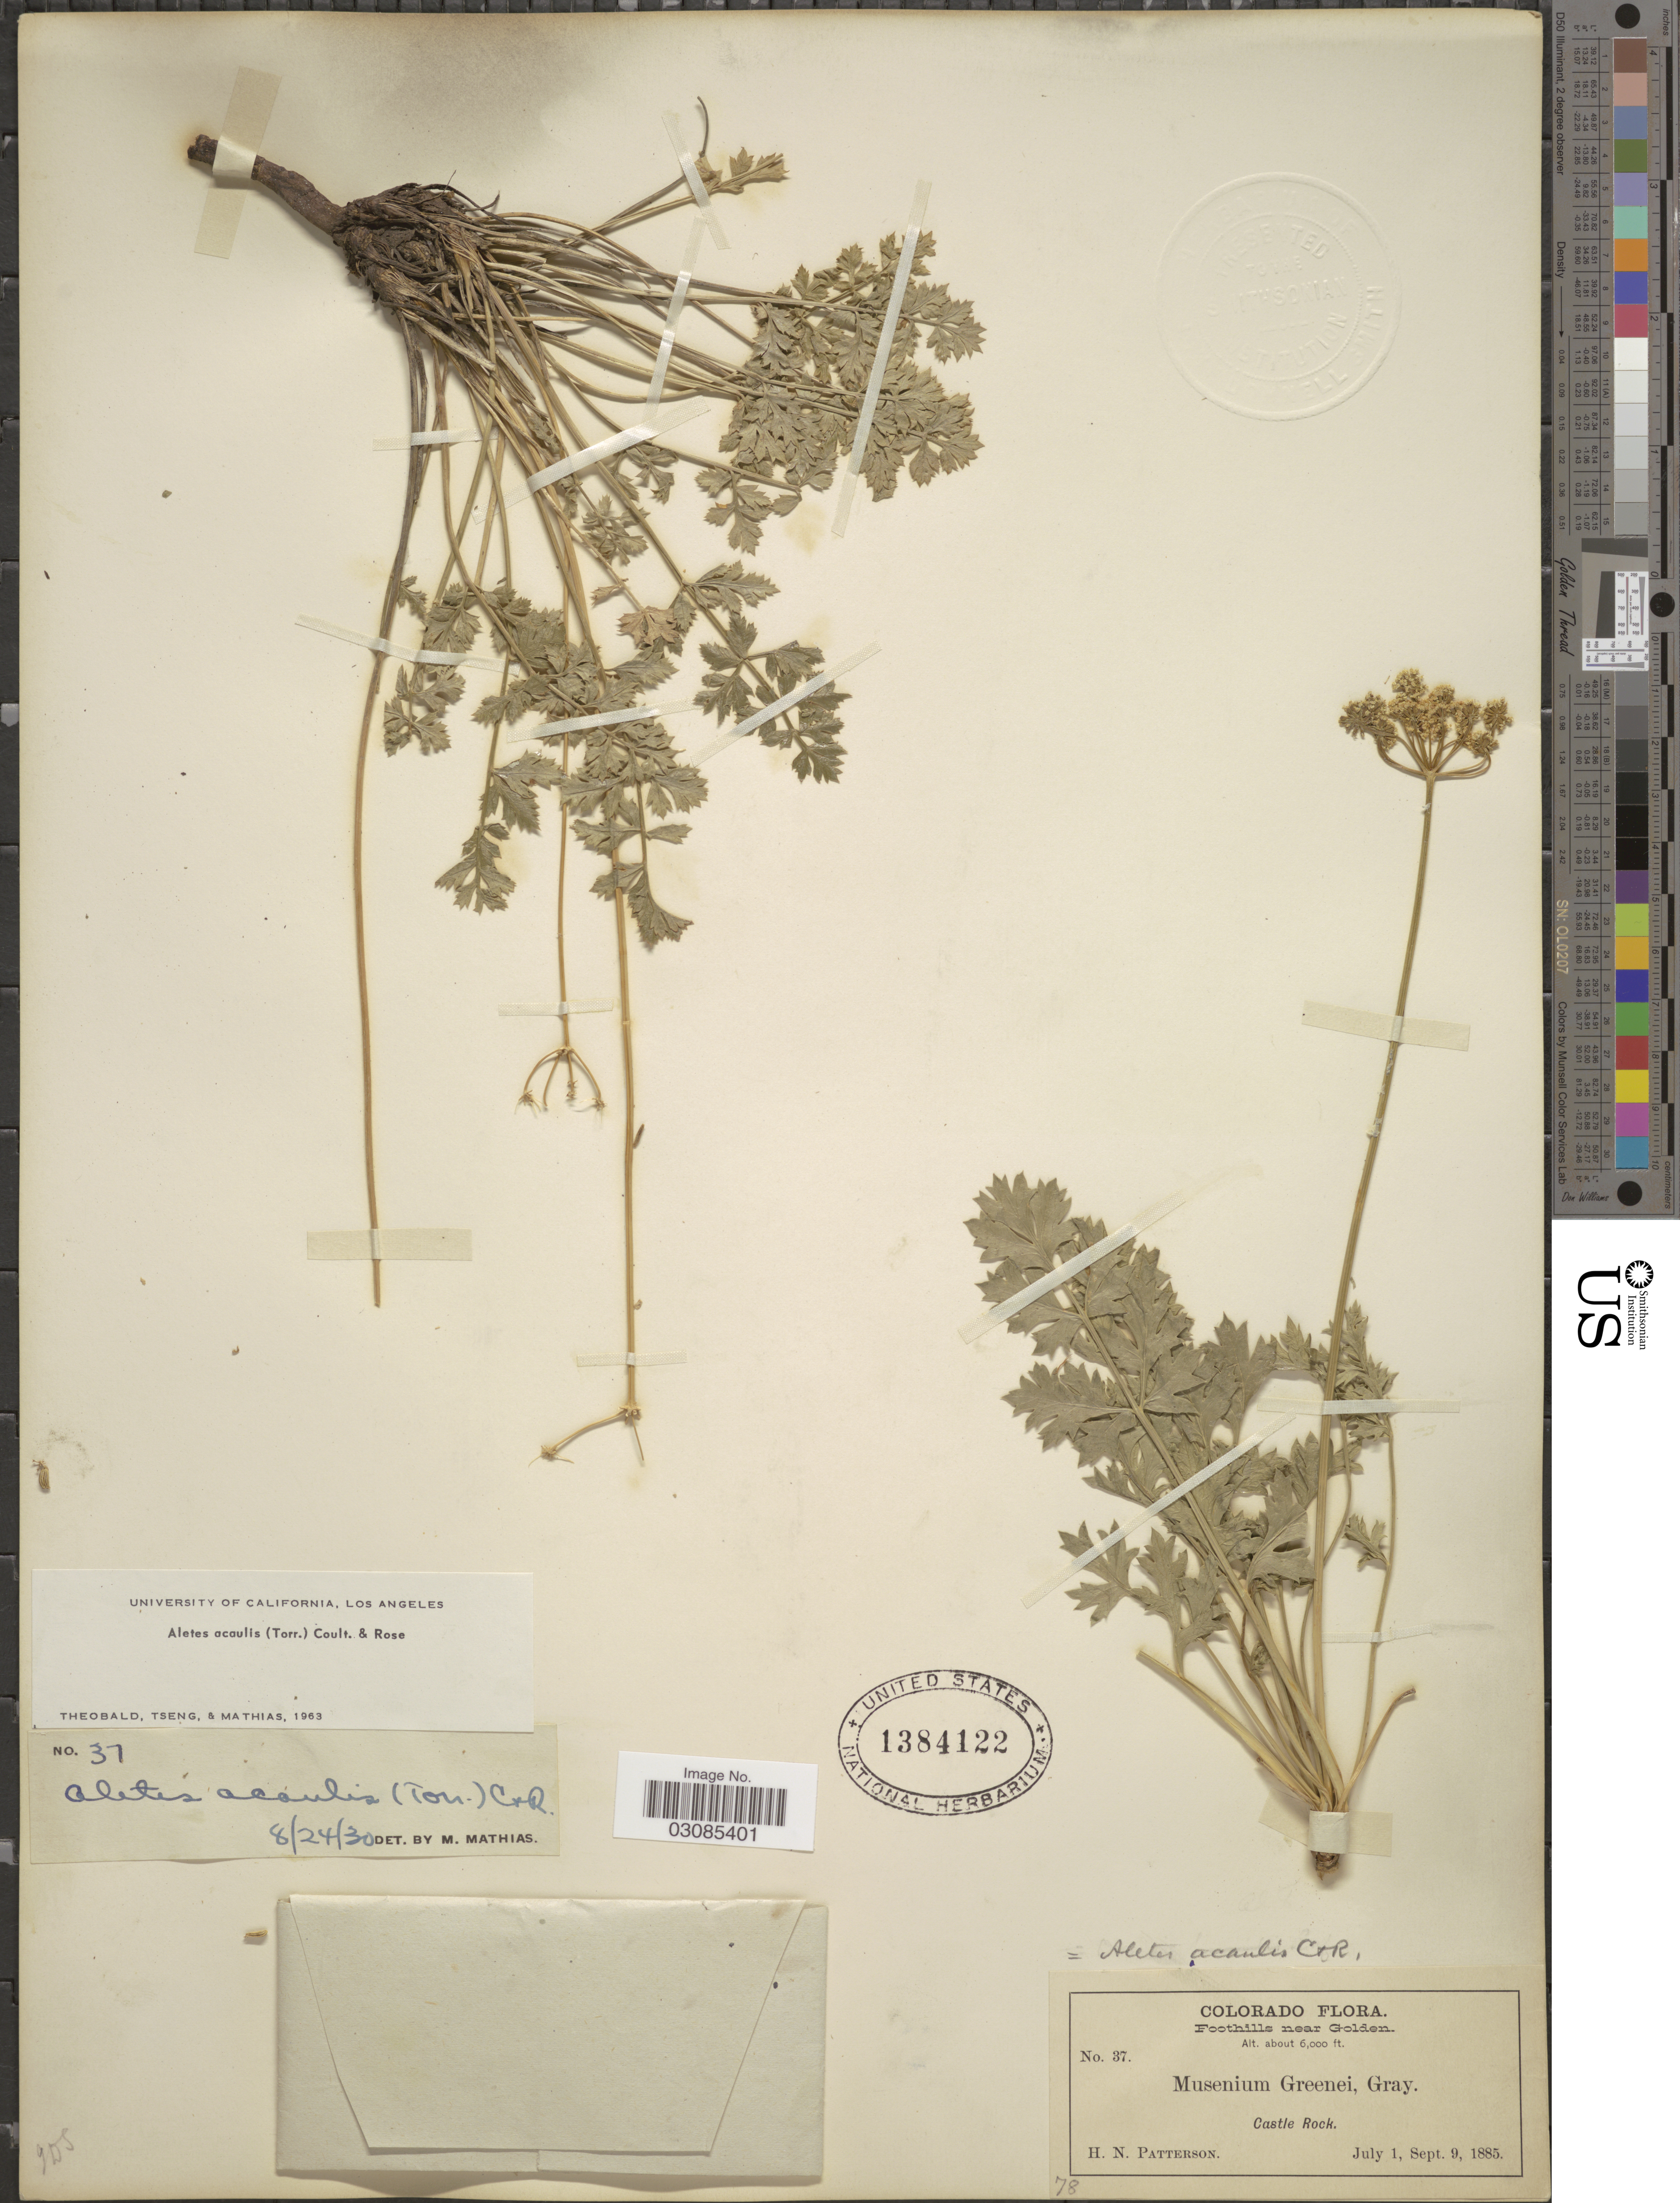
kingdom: Plantae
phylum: Tracheophyta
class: Magnoliopsida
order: Apiales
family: Apiaceae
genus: Aletes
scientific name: Aletes acaulis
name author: (Torr.) J.M. Coult. & Rose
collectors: H. N. Patterson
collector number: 37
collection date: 1885-07-01/1885-09-09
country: United States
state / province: Colorado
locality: Foothills near Golden. Castle Rock.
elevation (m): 1829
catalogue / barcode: US 1384122